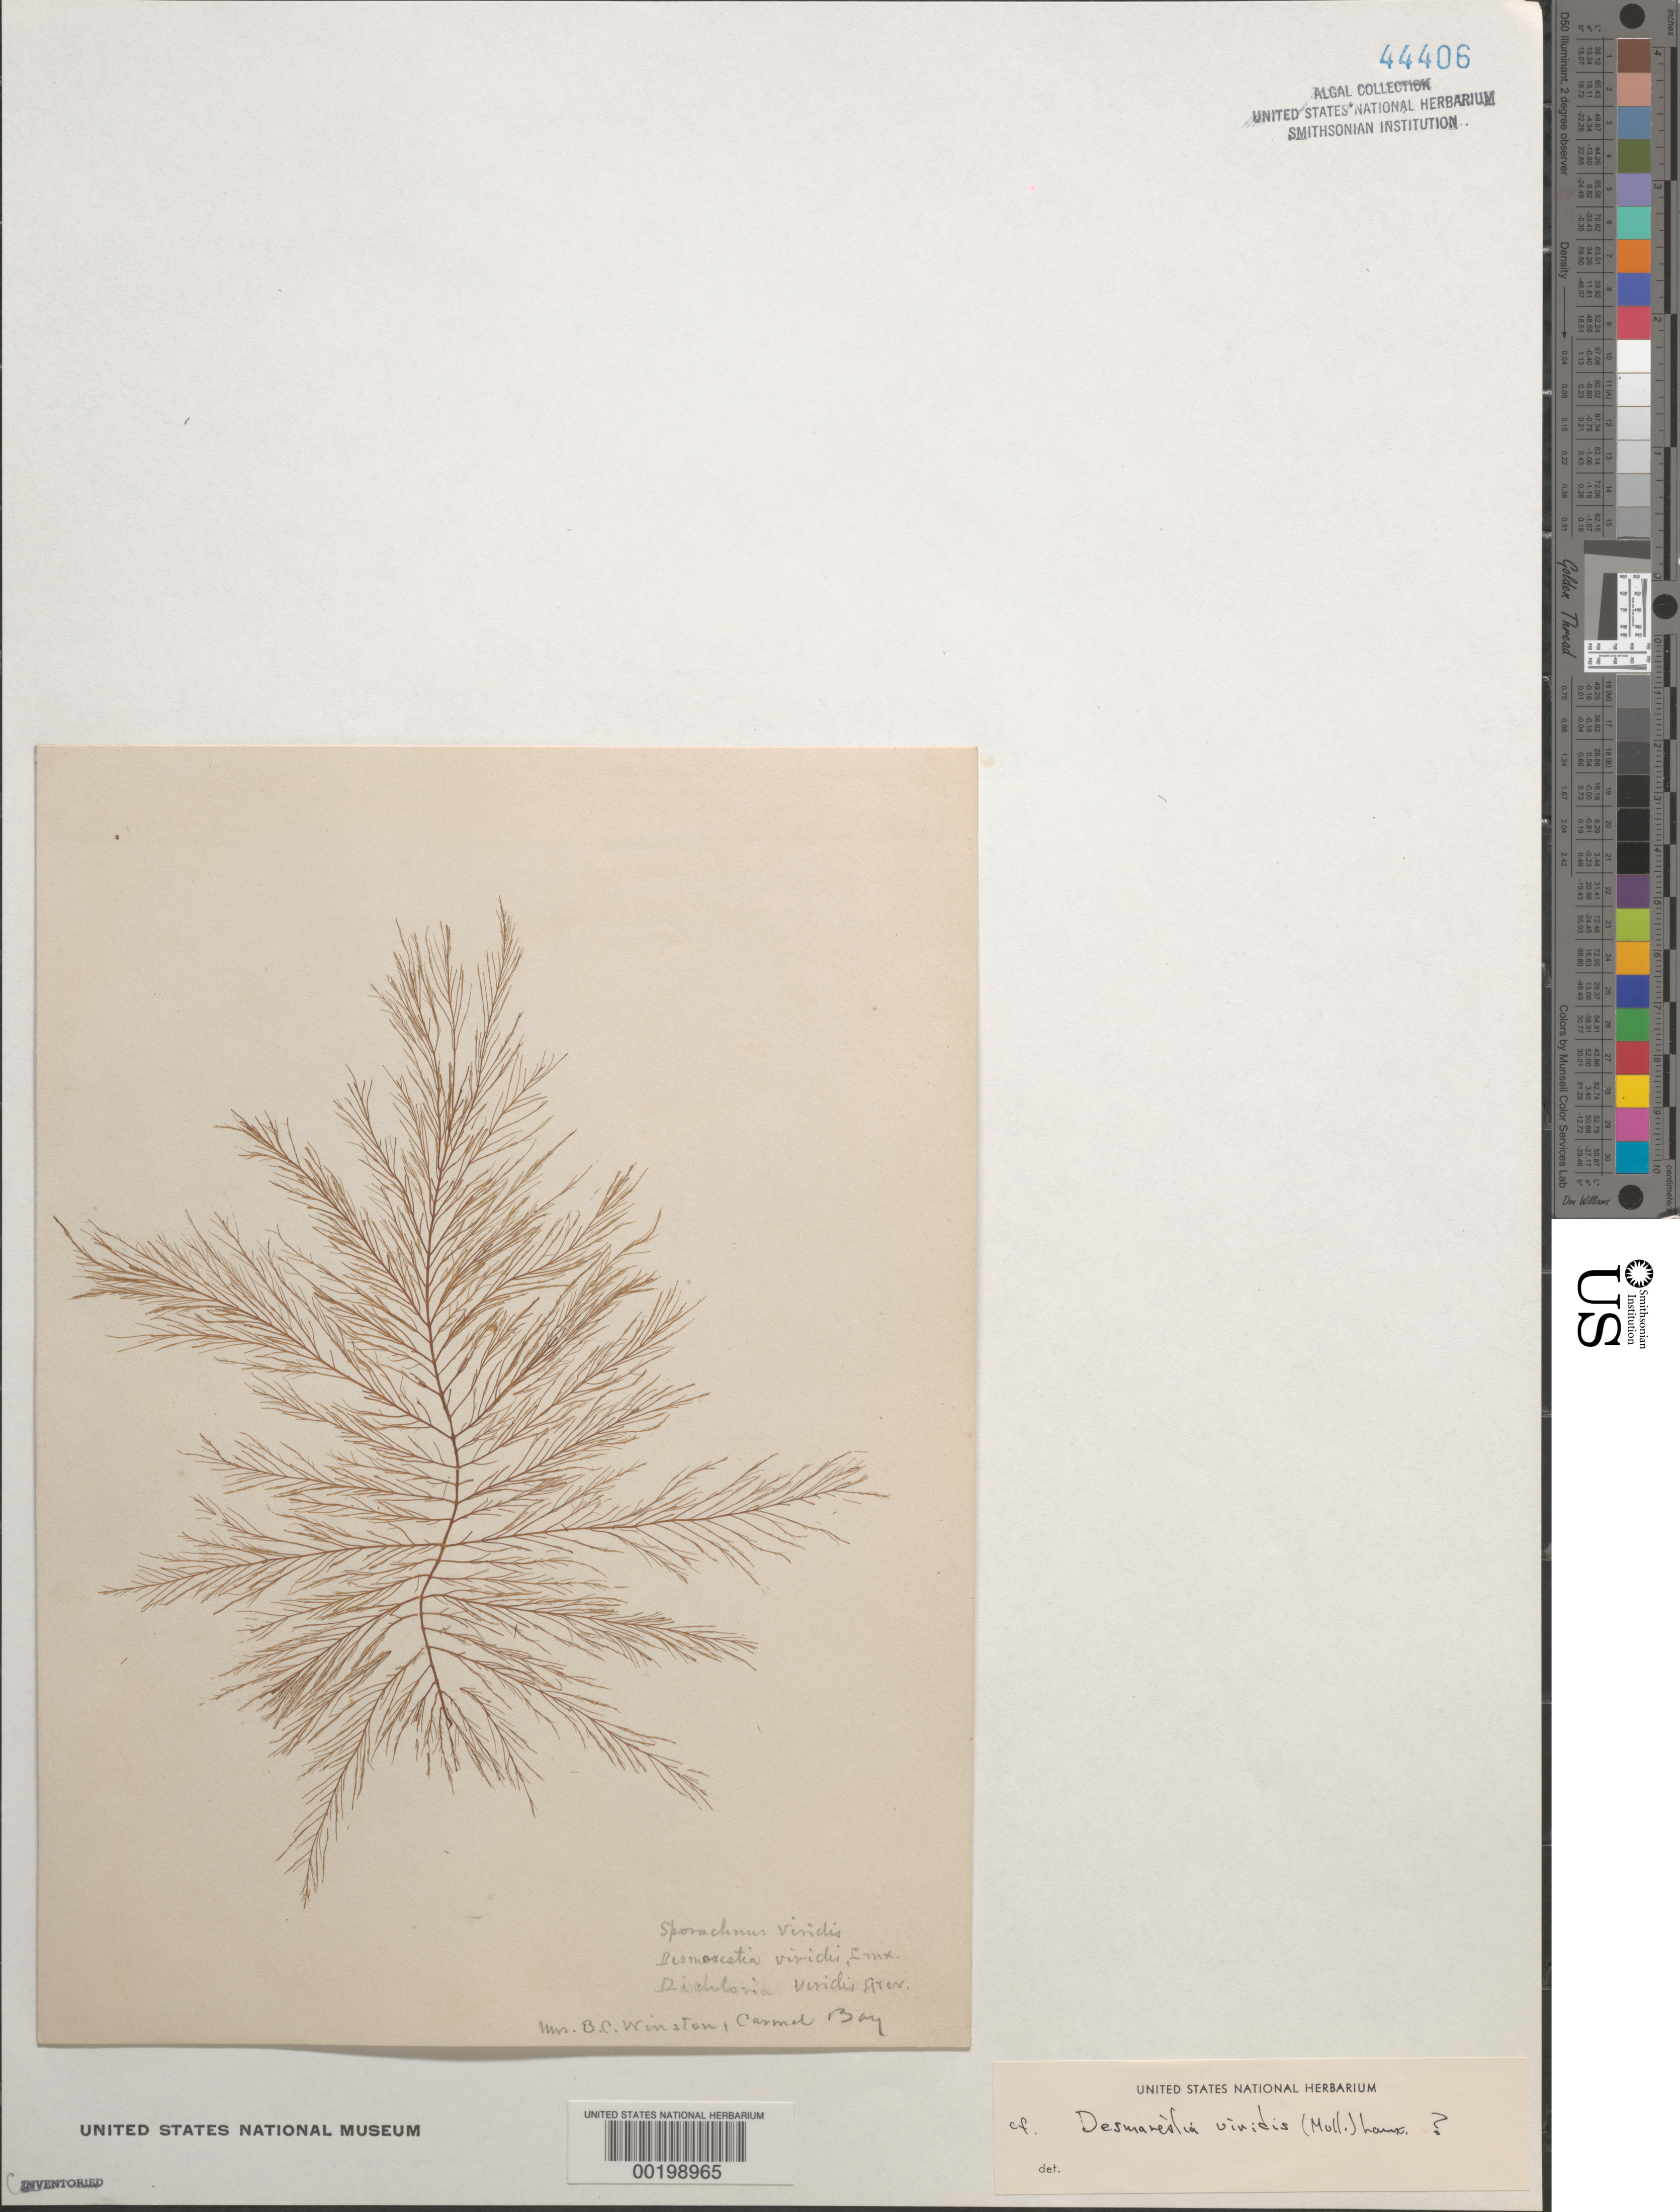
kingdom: Chromista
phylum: Ochrophyta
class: Phaeophyceae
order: Desmarestiales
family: Desmarestiaceae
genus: Desmarestia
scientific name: Desmarestia viridis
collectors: B. Winston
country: United States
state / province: California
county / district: Monterey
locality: Carmel Bay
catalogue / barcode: US 44406